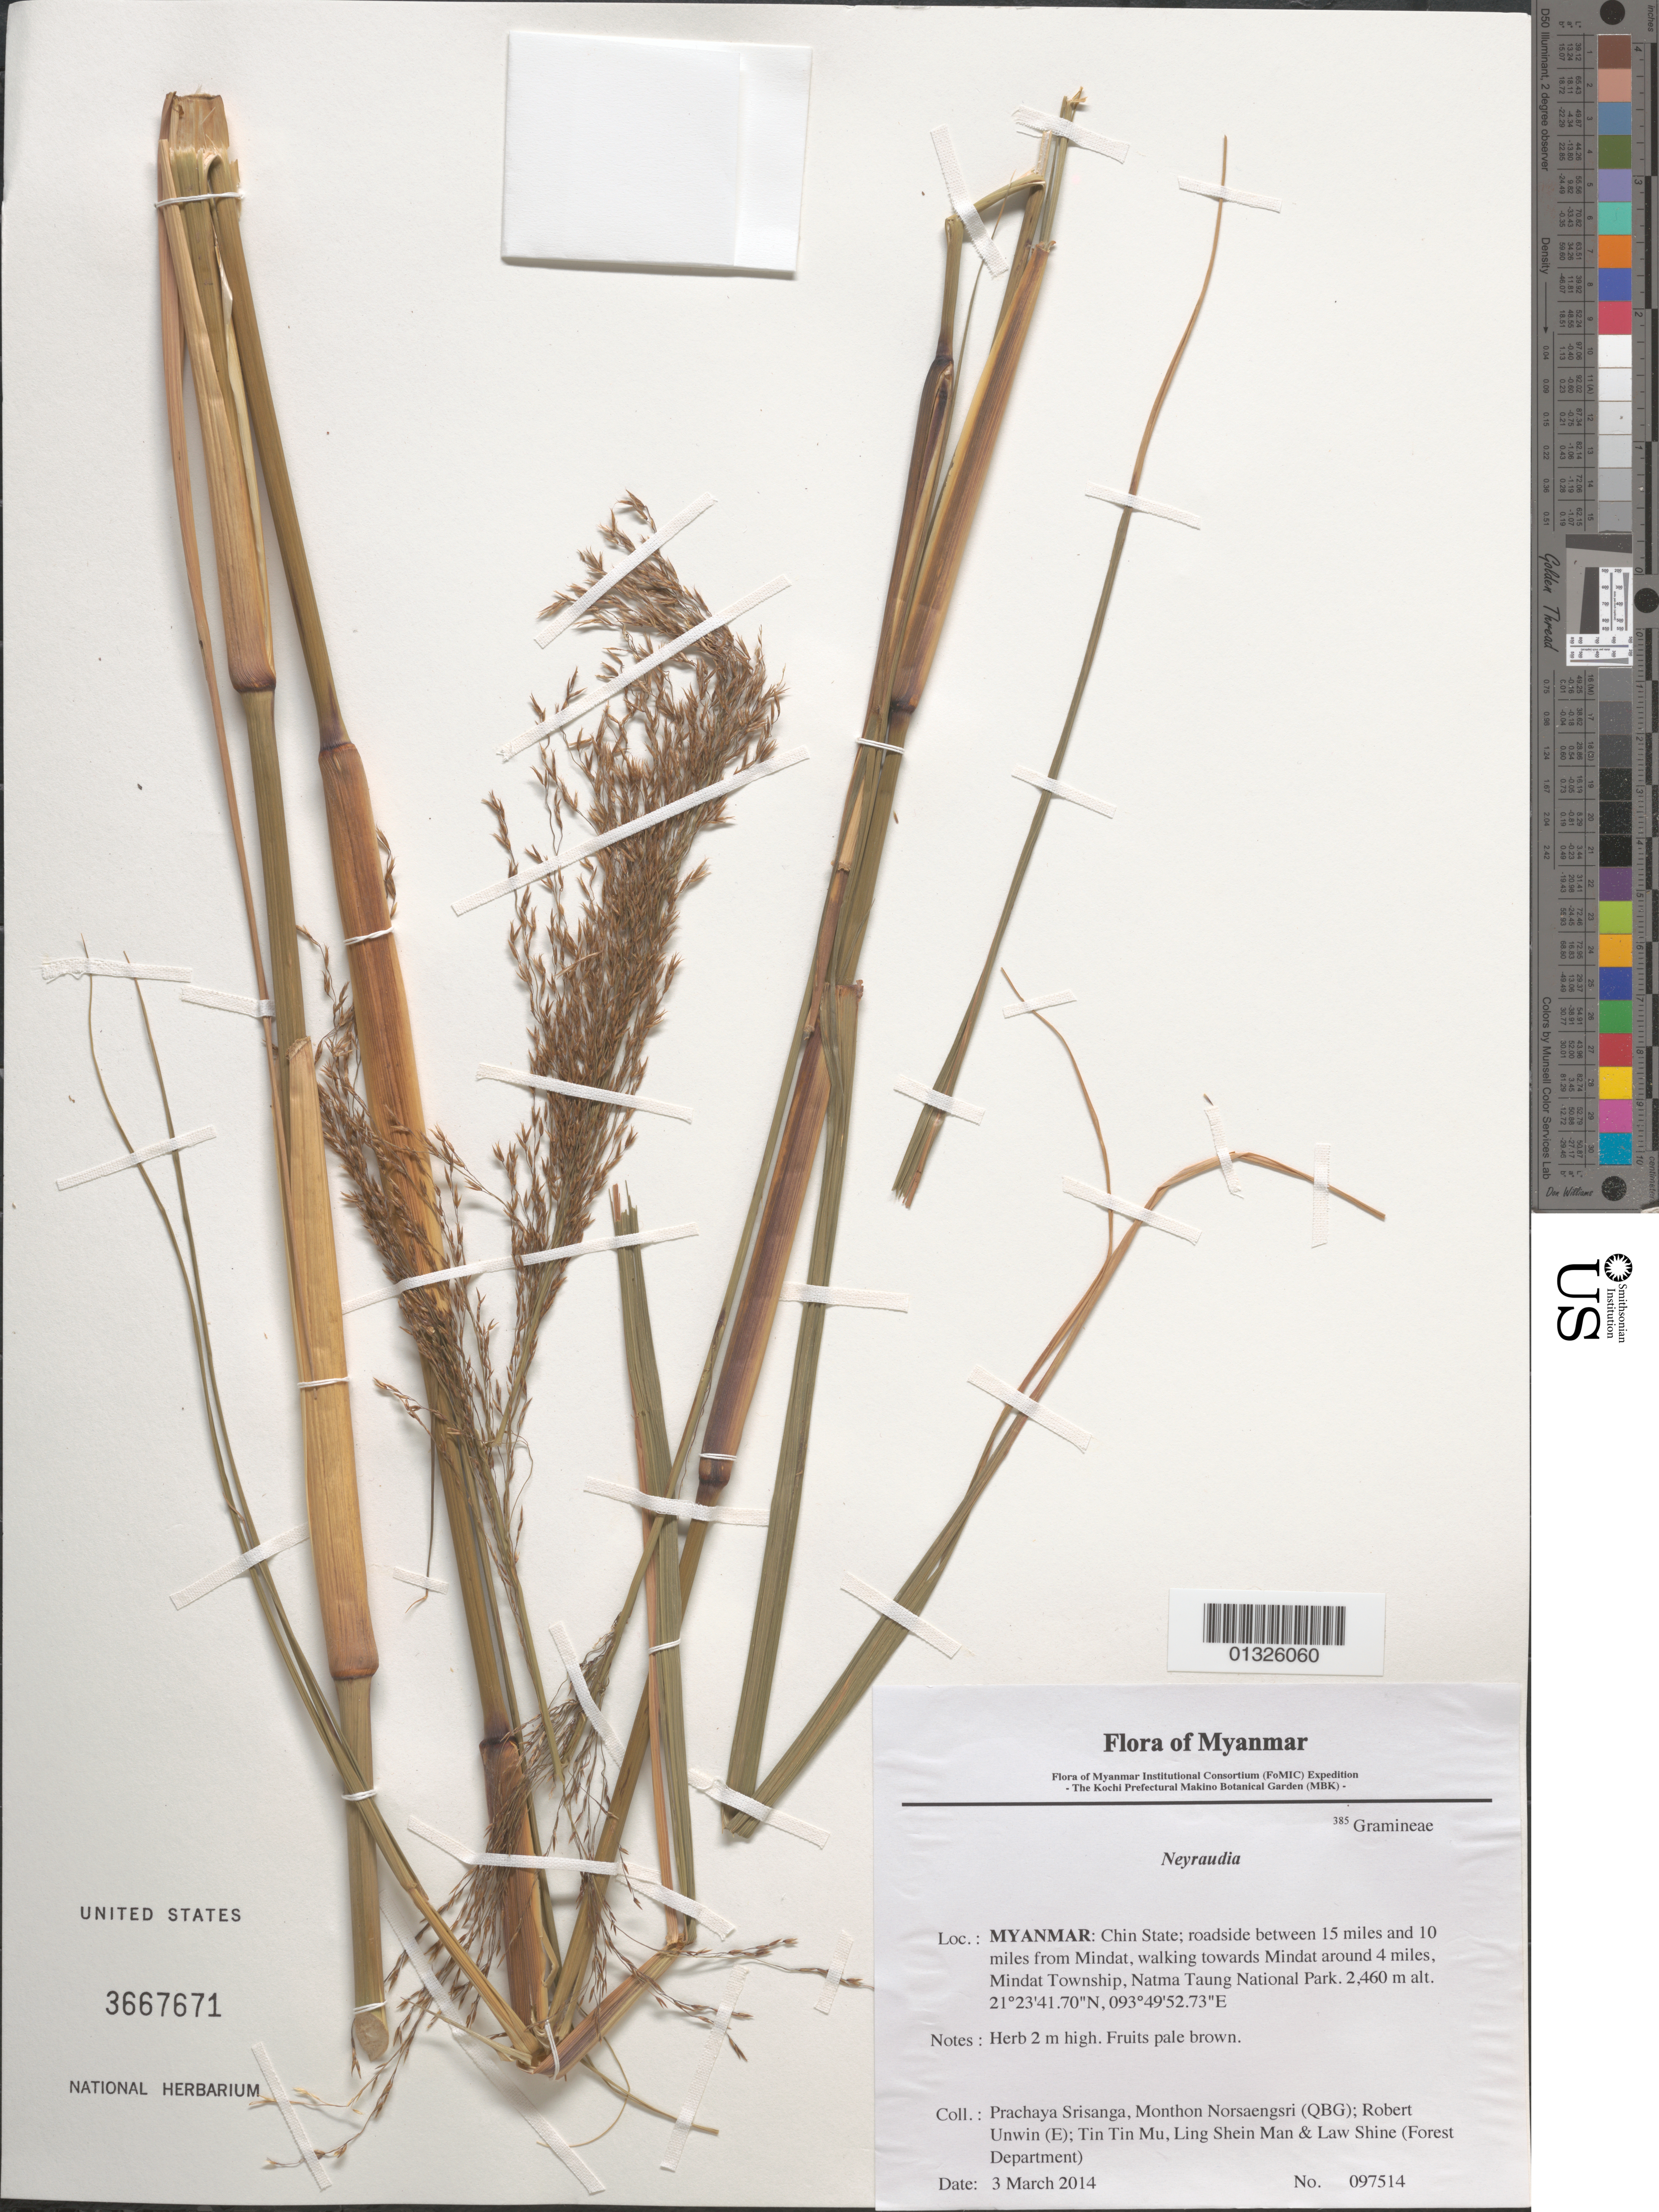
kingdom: Plantae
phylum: Tracheophyta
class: Liliopsida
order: Poales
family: Poaceae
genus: Neyraudia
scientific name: Neyraudia sp.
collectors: P. Srisanga, M. Norsaengsri, R. Unwin, Tin Tin Mu, Ling Shein Man & L. Shine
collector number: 97514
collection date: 2014-03-03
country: Myanmar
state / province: Chin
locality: Roadside between 15 miles and 10 miles from Mindat, walking towards Mindat around 4 miles, Mindat Township, Natma Taung National Park.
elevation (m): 2460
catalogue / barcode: US 3667671